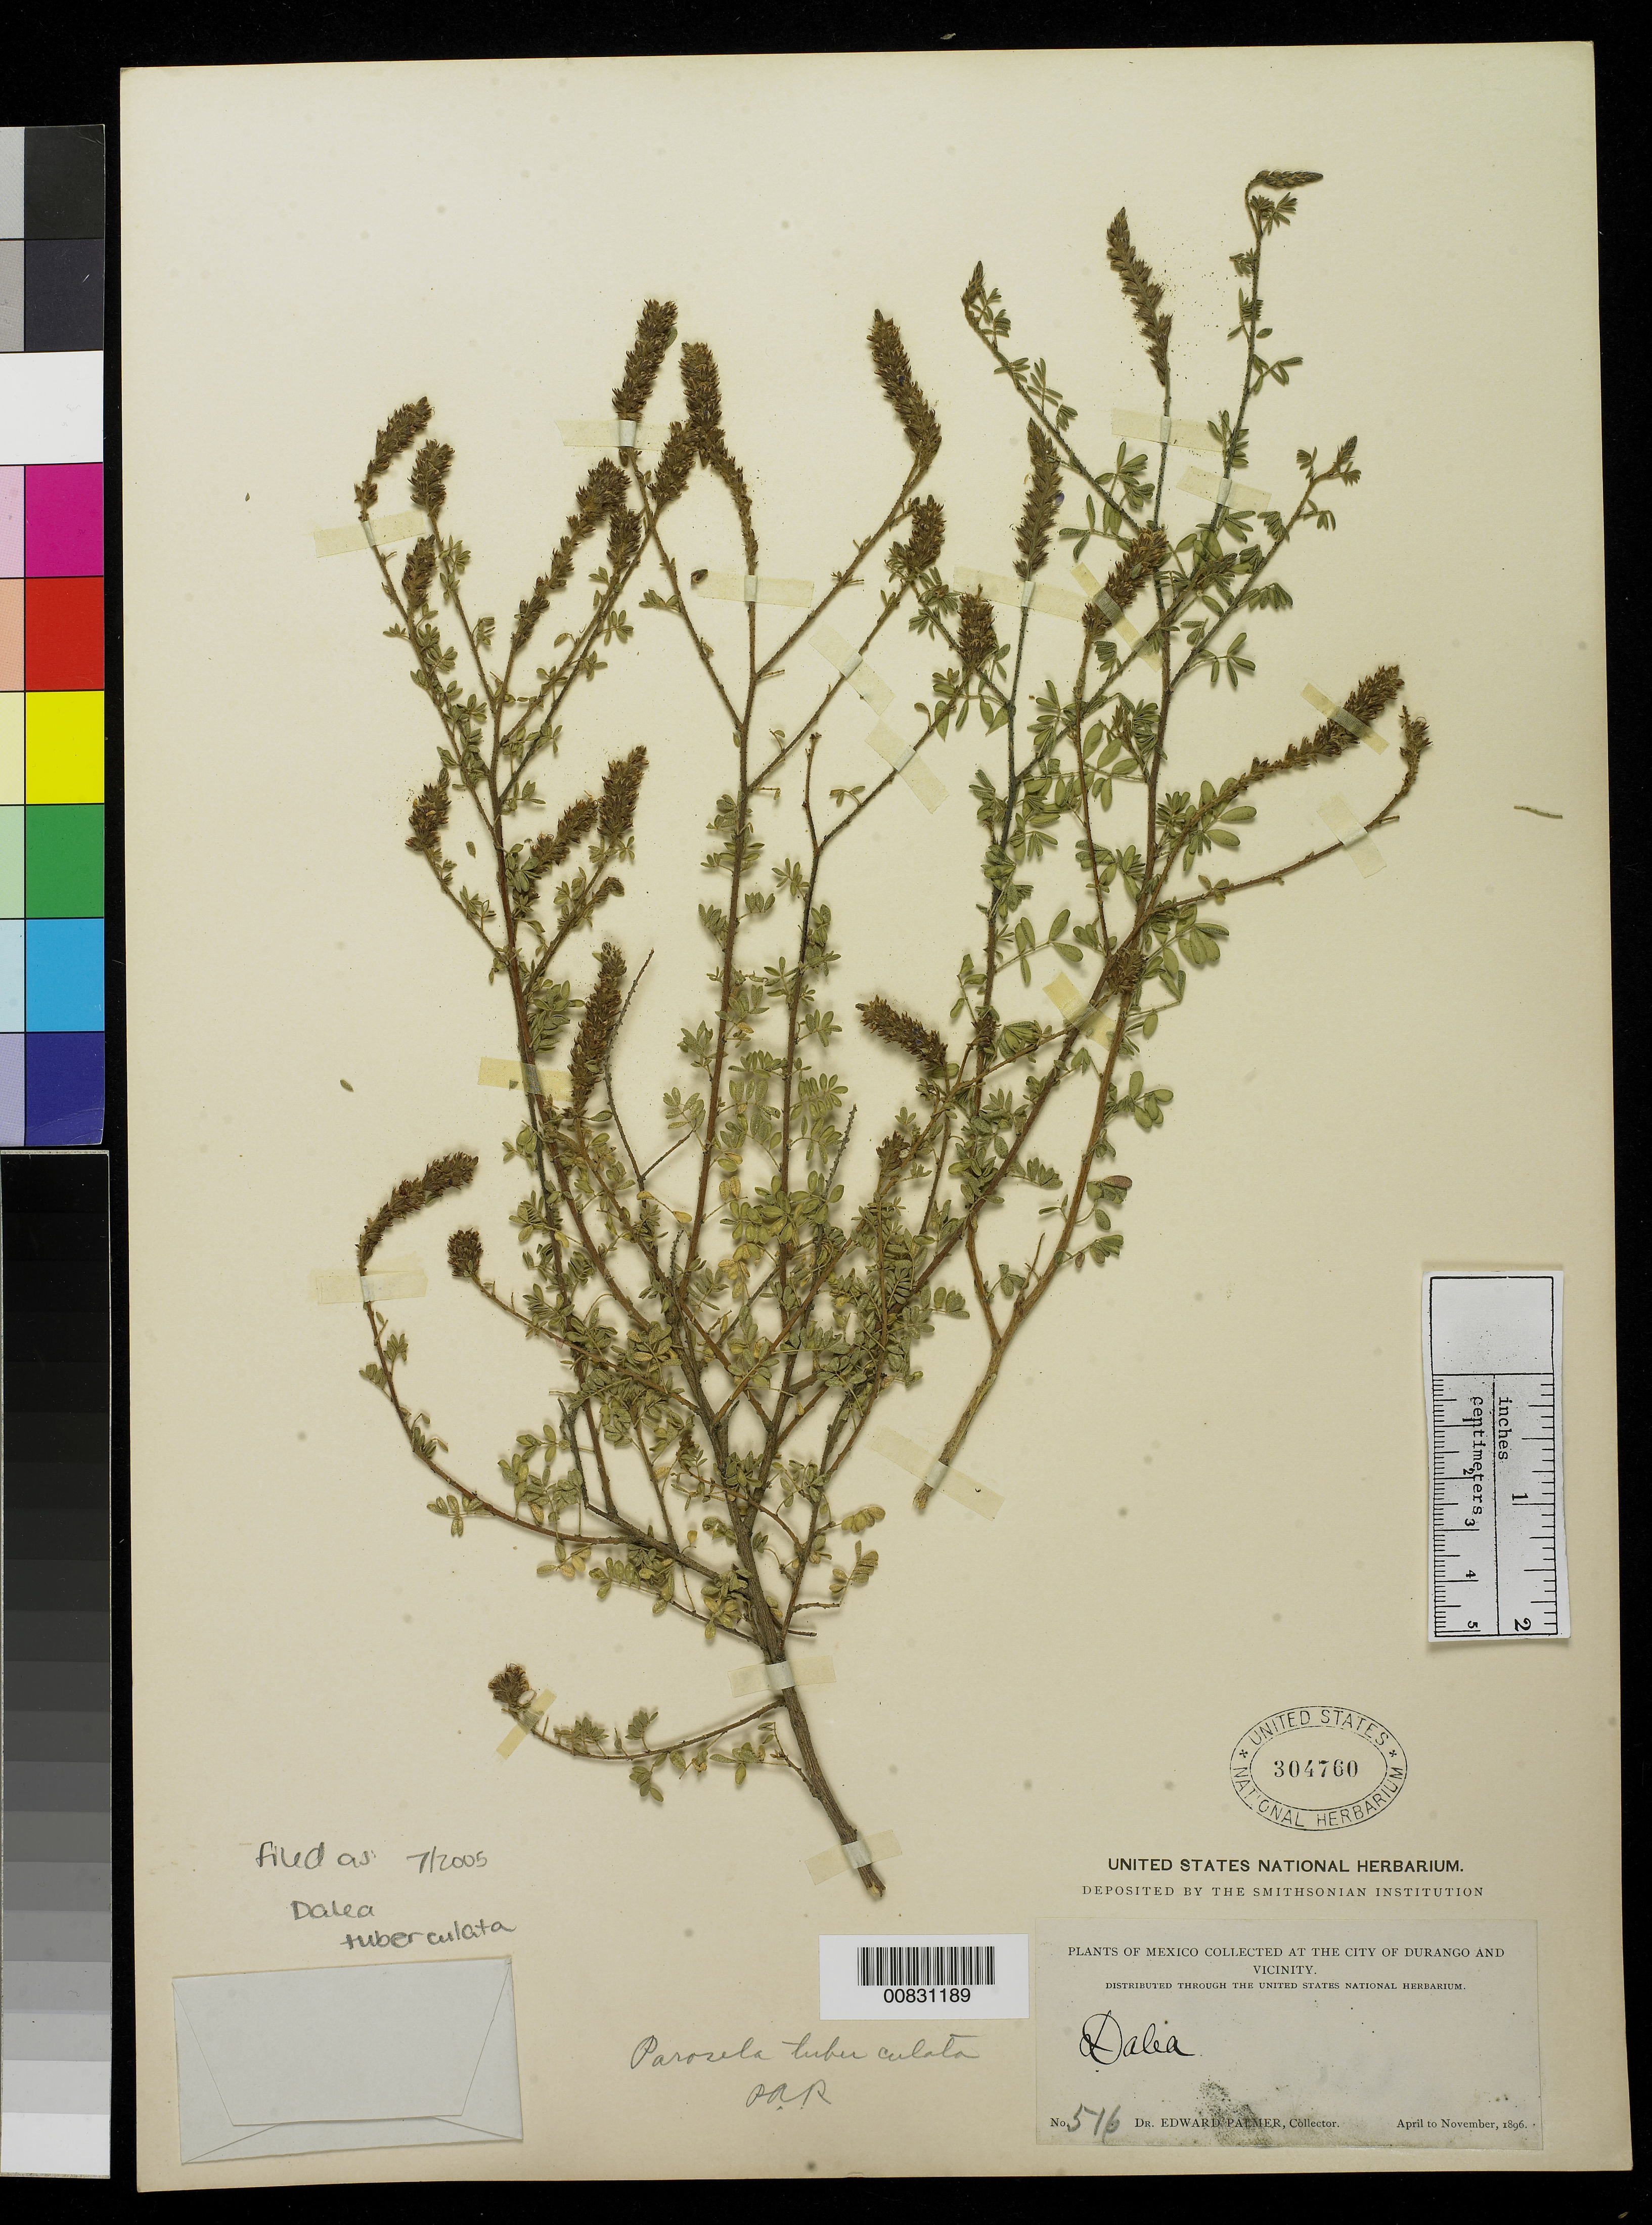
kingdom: Plantae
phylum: Tracheophyta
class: Magnoliopsida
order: Fabales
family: Fabaceae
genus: Dalea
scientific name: Dalea tuberculata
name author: Lag.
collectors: E. Palmer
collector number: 516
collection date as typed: Apr 1896 to -- Nov 1896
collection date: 1896-04/1896-11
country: Mexico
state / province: Durango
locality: City of Durango and vicinity.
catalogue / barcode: US 304760